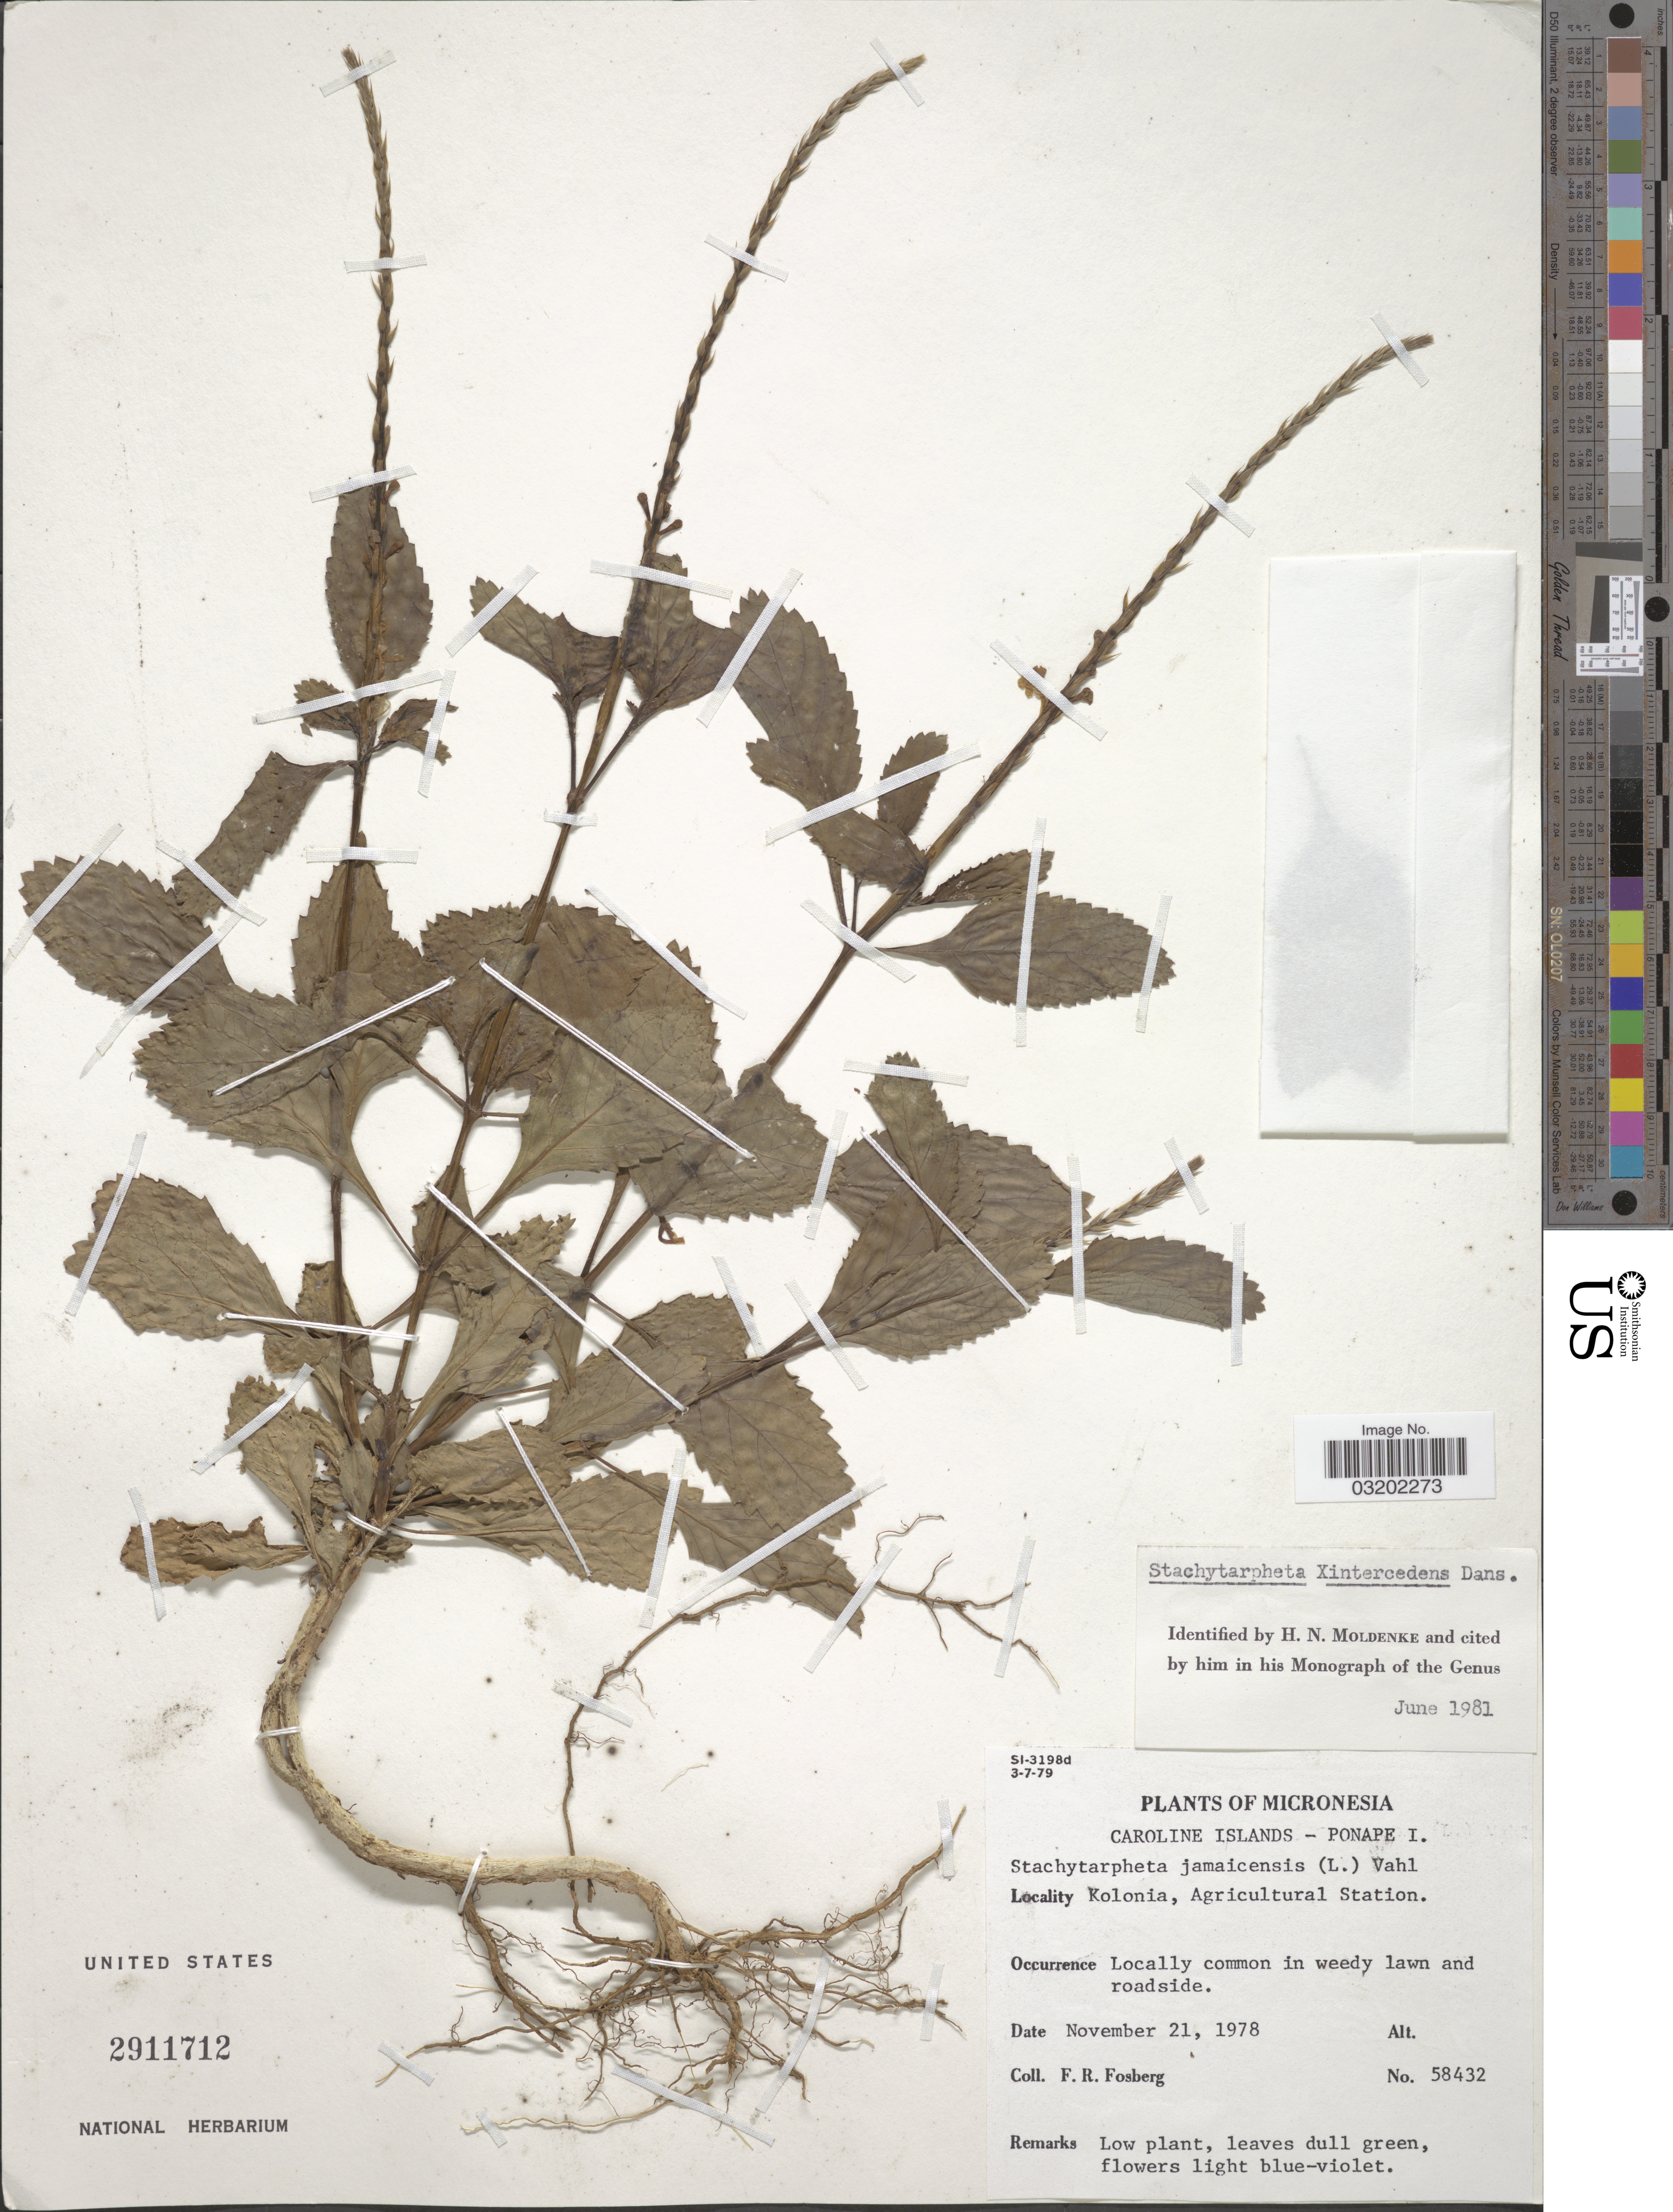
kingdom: Plantae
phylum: Tracheophyta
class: Magnoliopsida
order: Lamiales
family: Verbenaceae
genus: Stachytarpheta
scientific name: Stachytarpheta x intercedens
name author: Danser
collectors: F. R. Fosberg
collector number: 58432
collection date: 1978-11-21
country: Micronesia, Federated States of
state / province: Pohnpei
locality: Caroline Islands - Ponape I. Kolonia, Agricultural Station.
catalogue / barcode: US 2911712